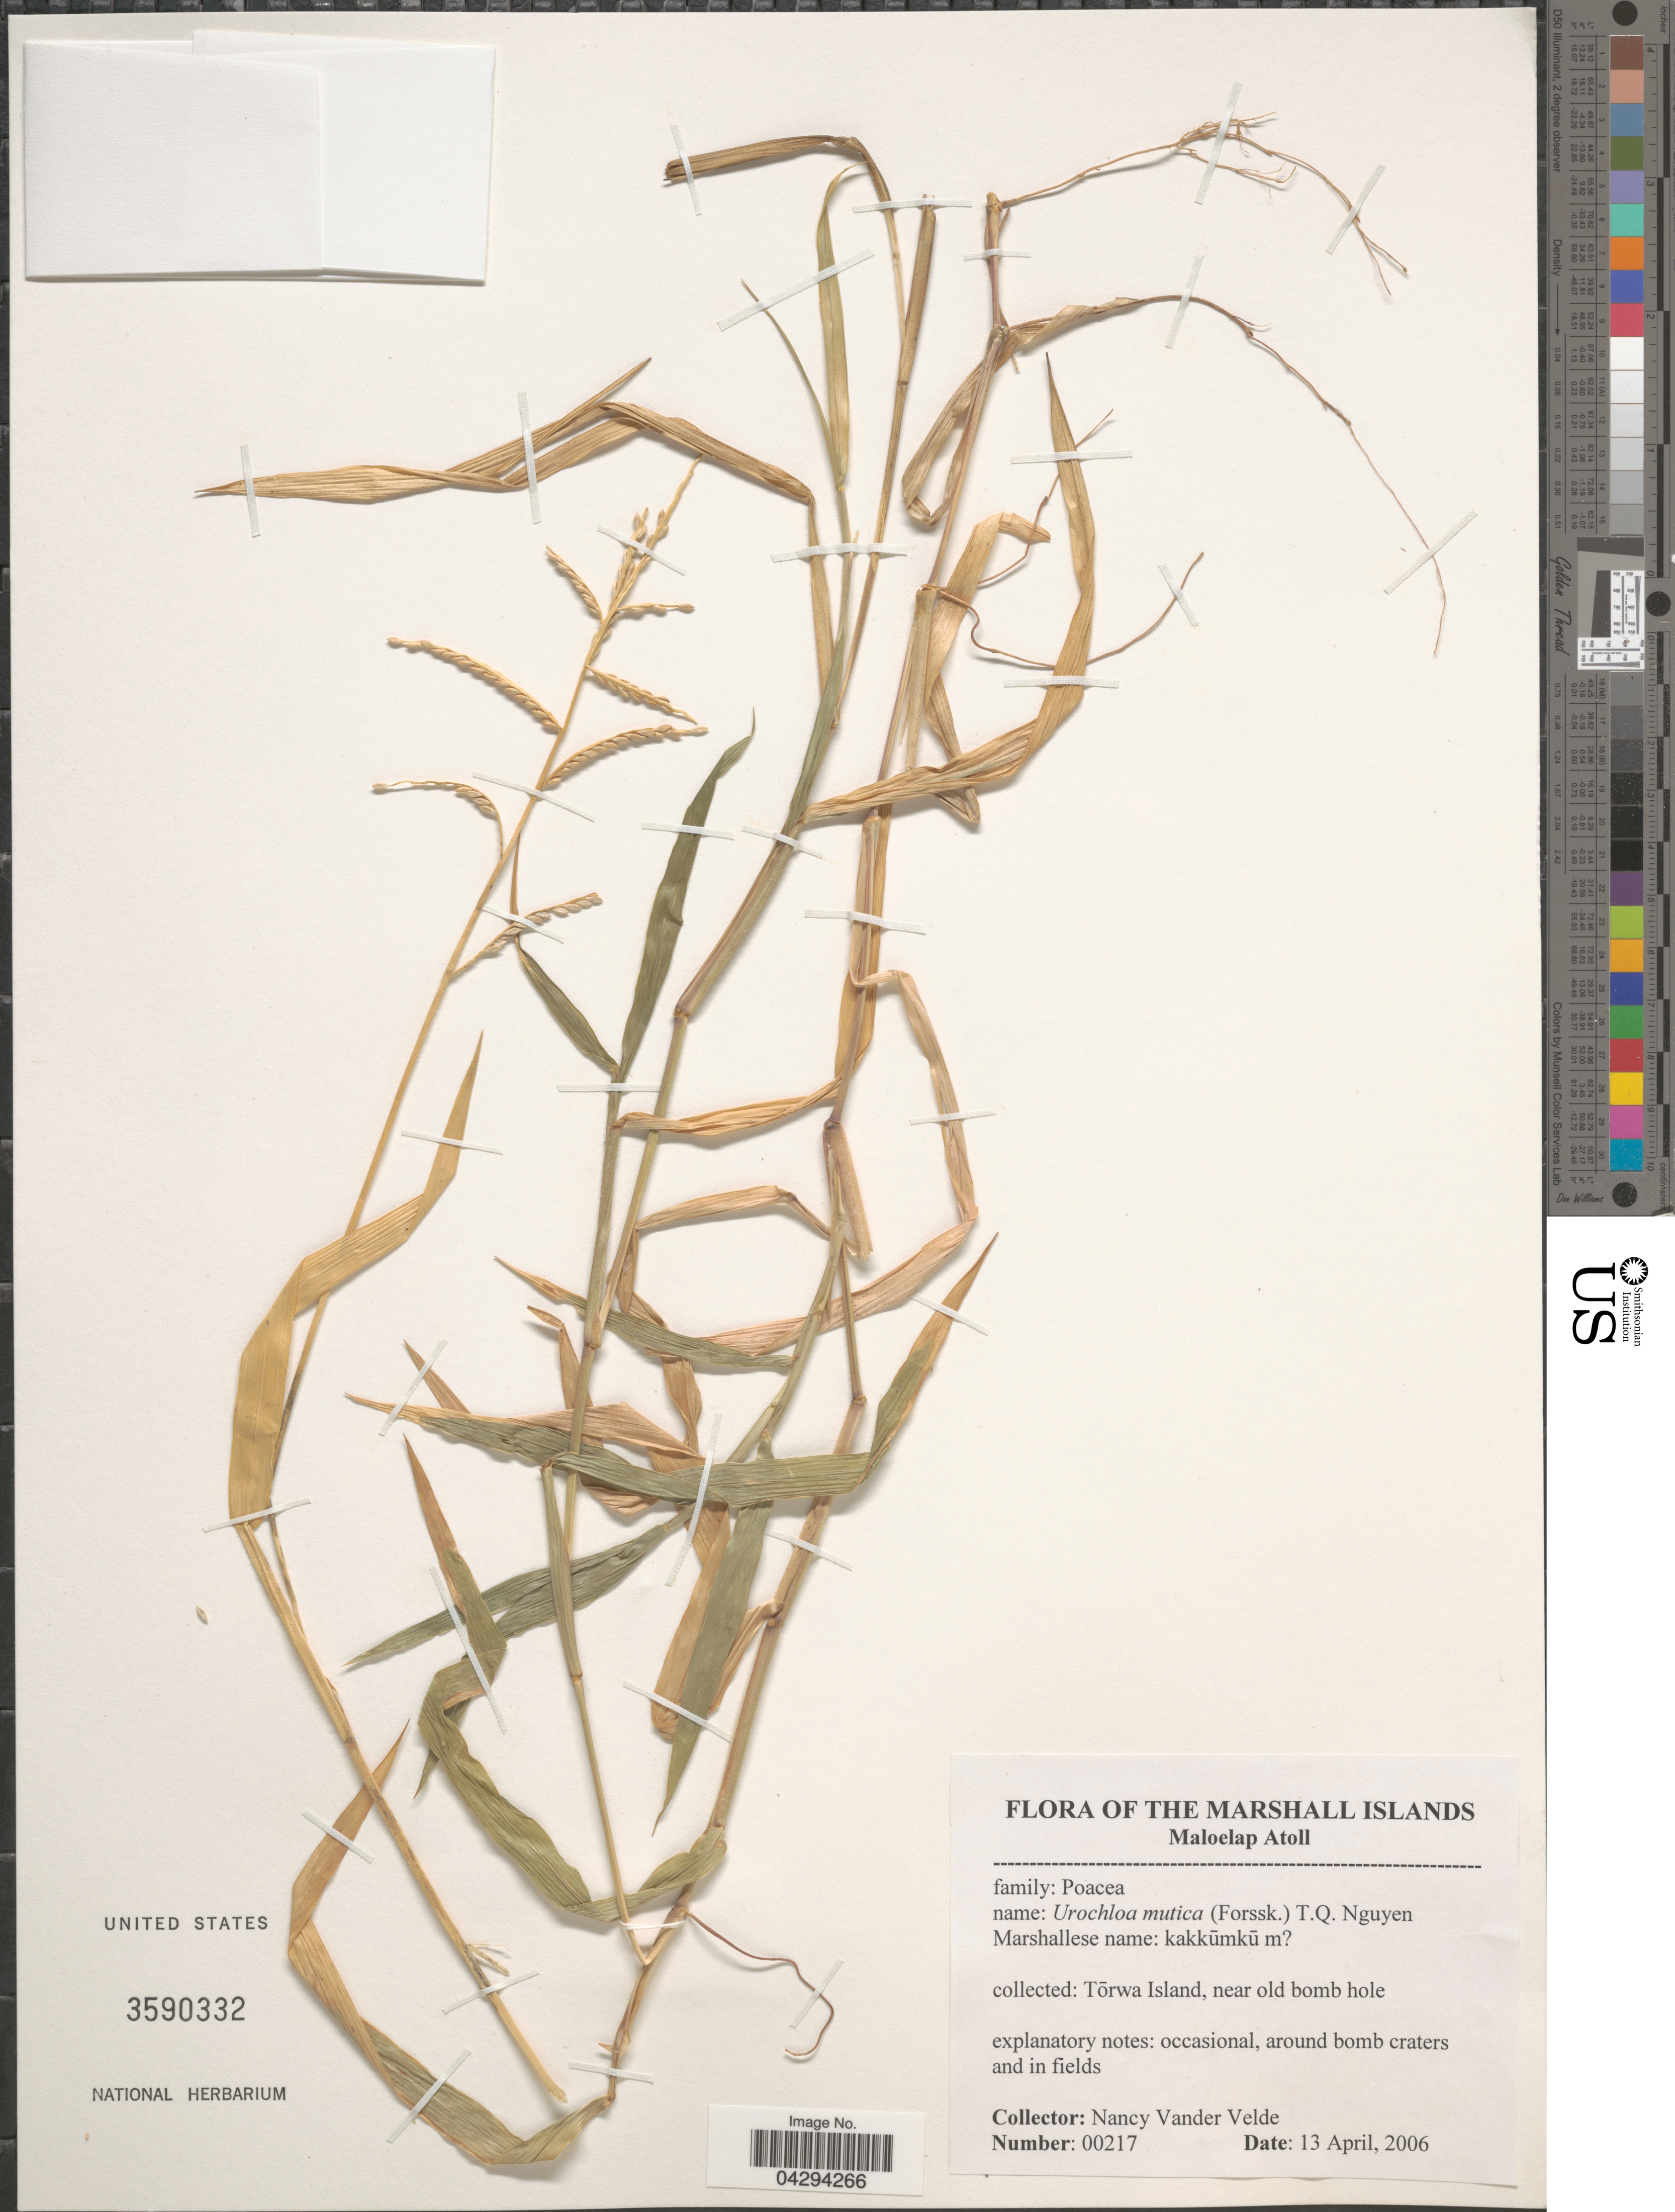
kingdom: Plantae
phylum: Tracheophyta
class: Liliopsida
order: Poales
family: Poaceae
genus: Urochloa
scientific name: Urochloa mutica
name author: (Forssk.) T.Q. Nguyen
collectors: N. Vander Velde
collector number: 00217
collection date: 2006-04-13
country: Marshall Islands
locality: Maloelap Atoll. Tōrwa Island, near old bomb hole.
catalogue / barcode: US 3590332